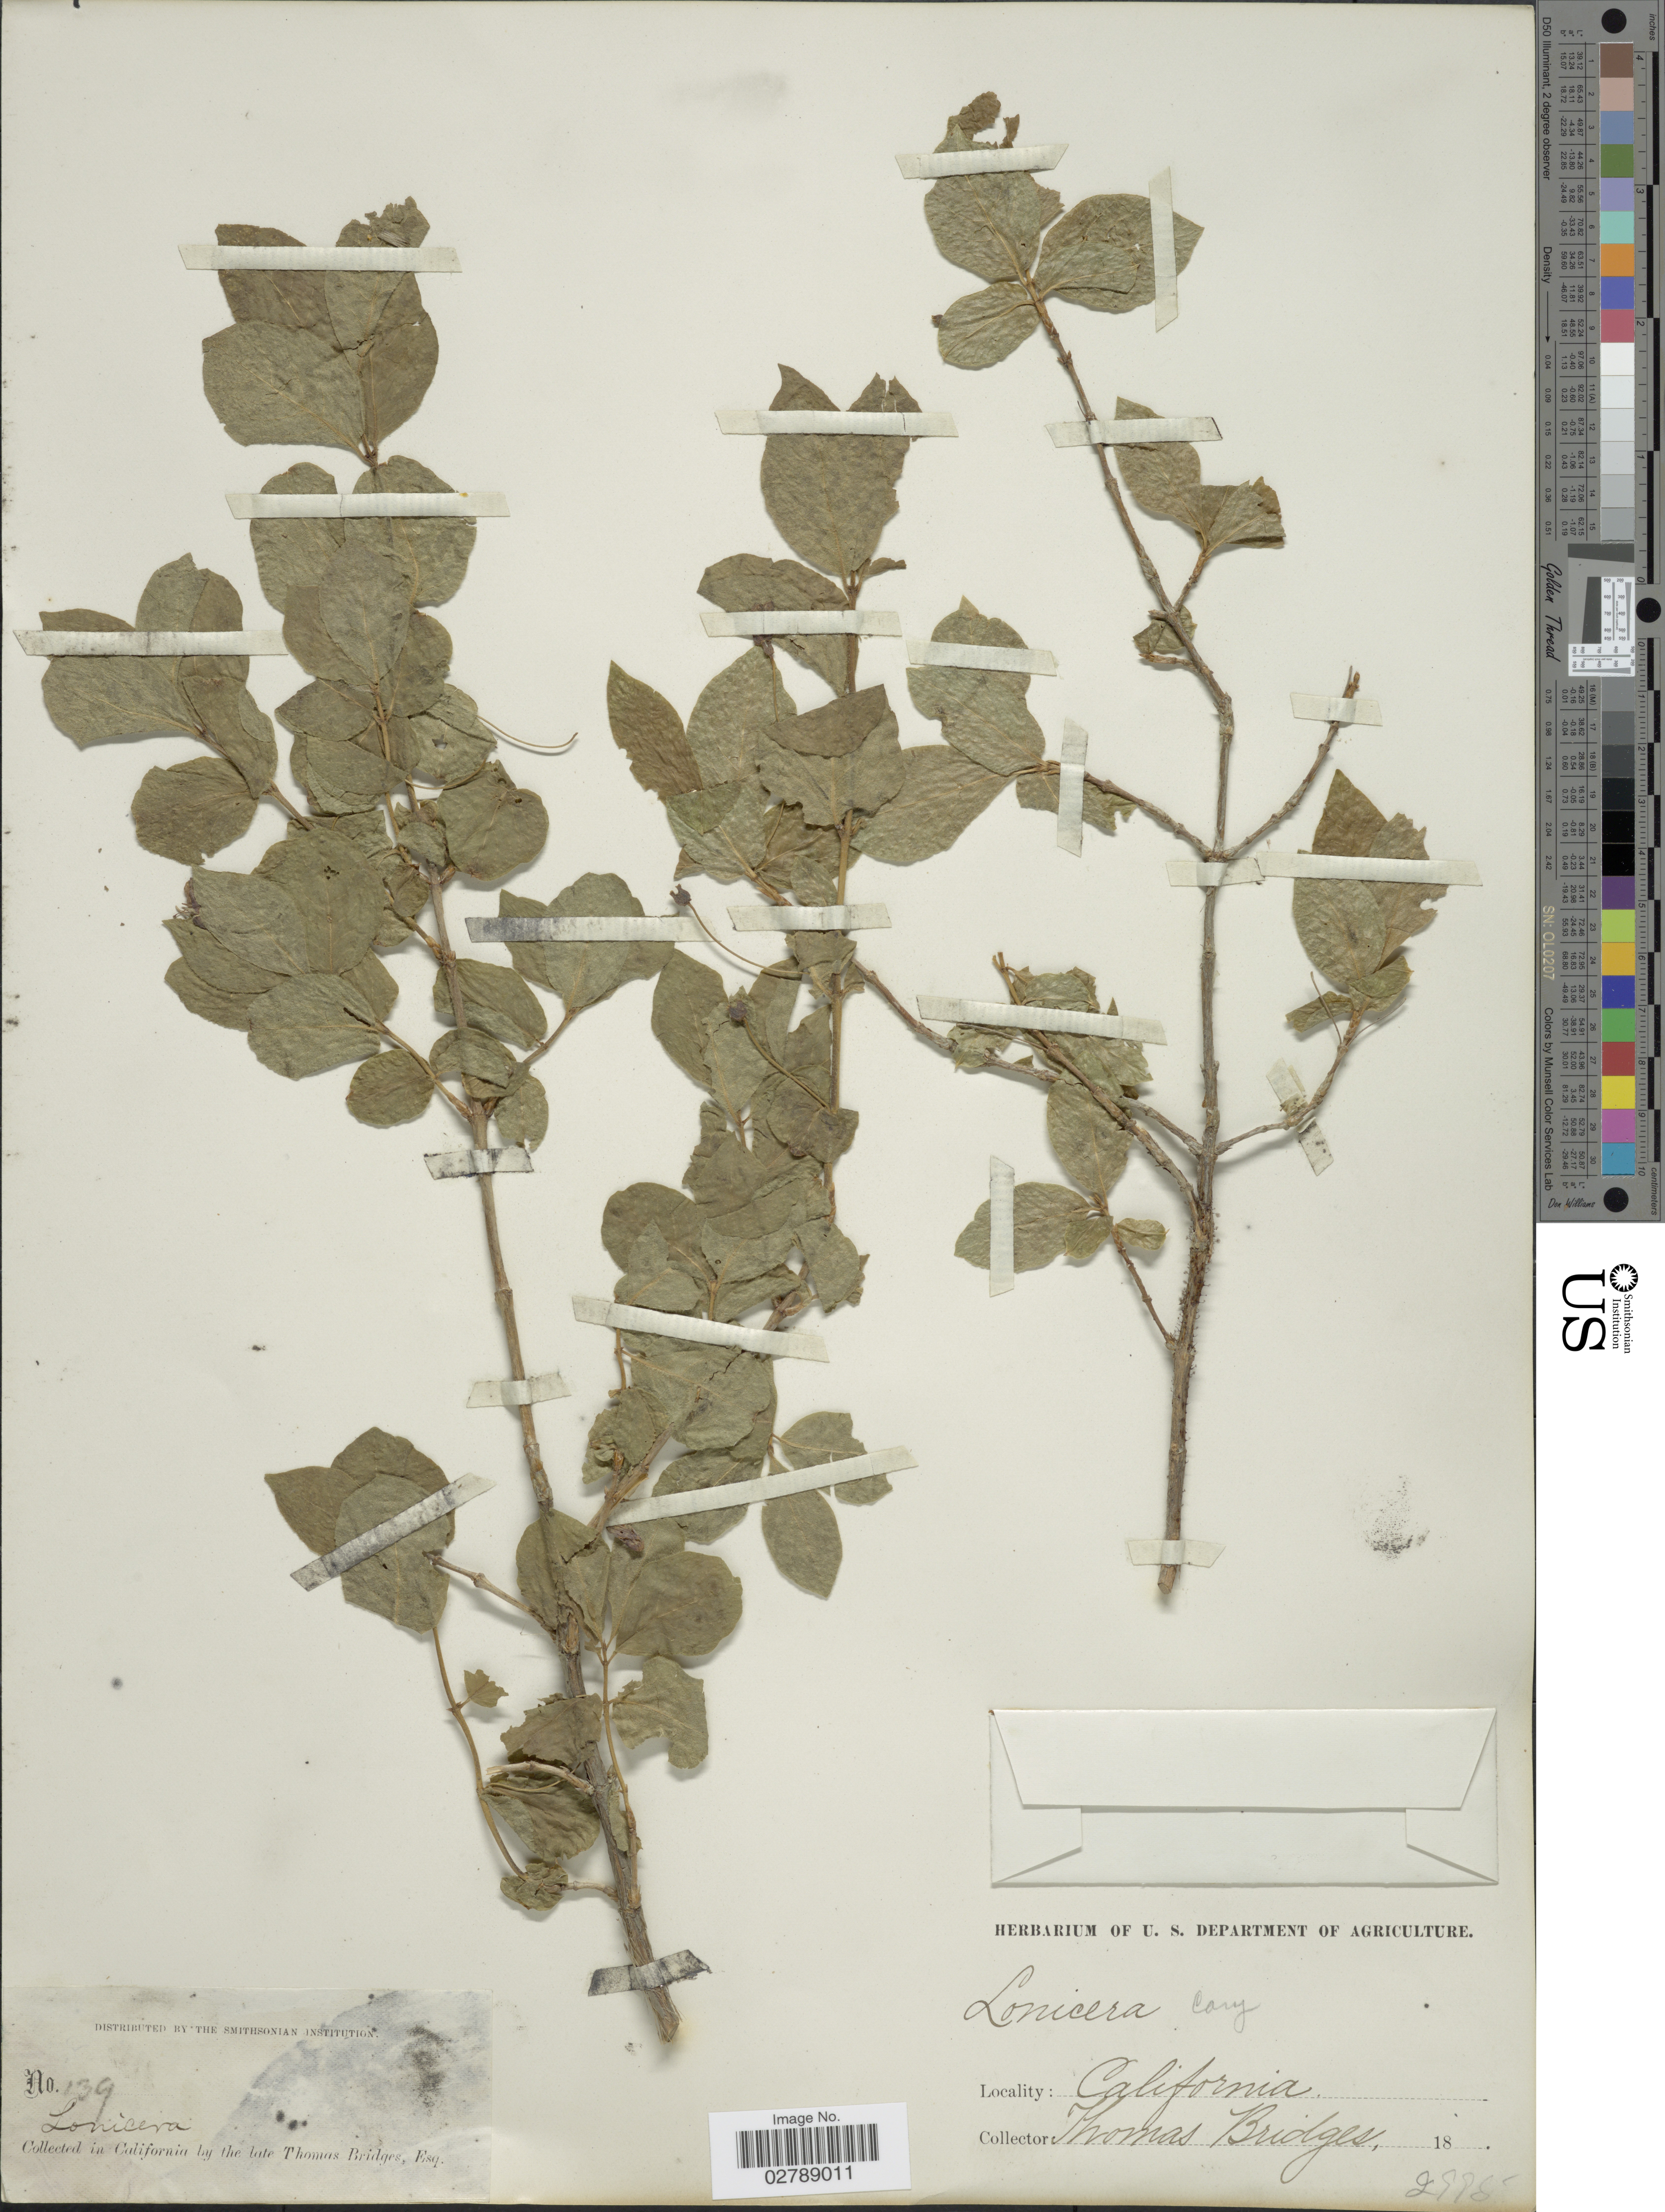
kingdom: Plantae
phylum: Tracheophyta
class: Magnoliopsida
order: Dipsacales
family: Caprifoliaceae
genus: Lonicera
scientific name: Lonicera conjugialis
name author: Kellogg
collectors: T. Bridges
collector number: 139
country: United States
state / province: California